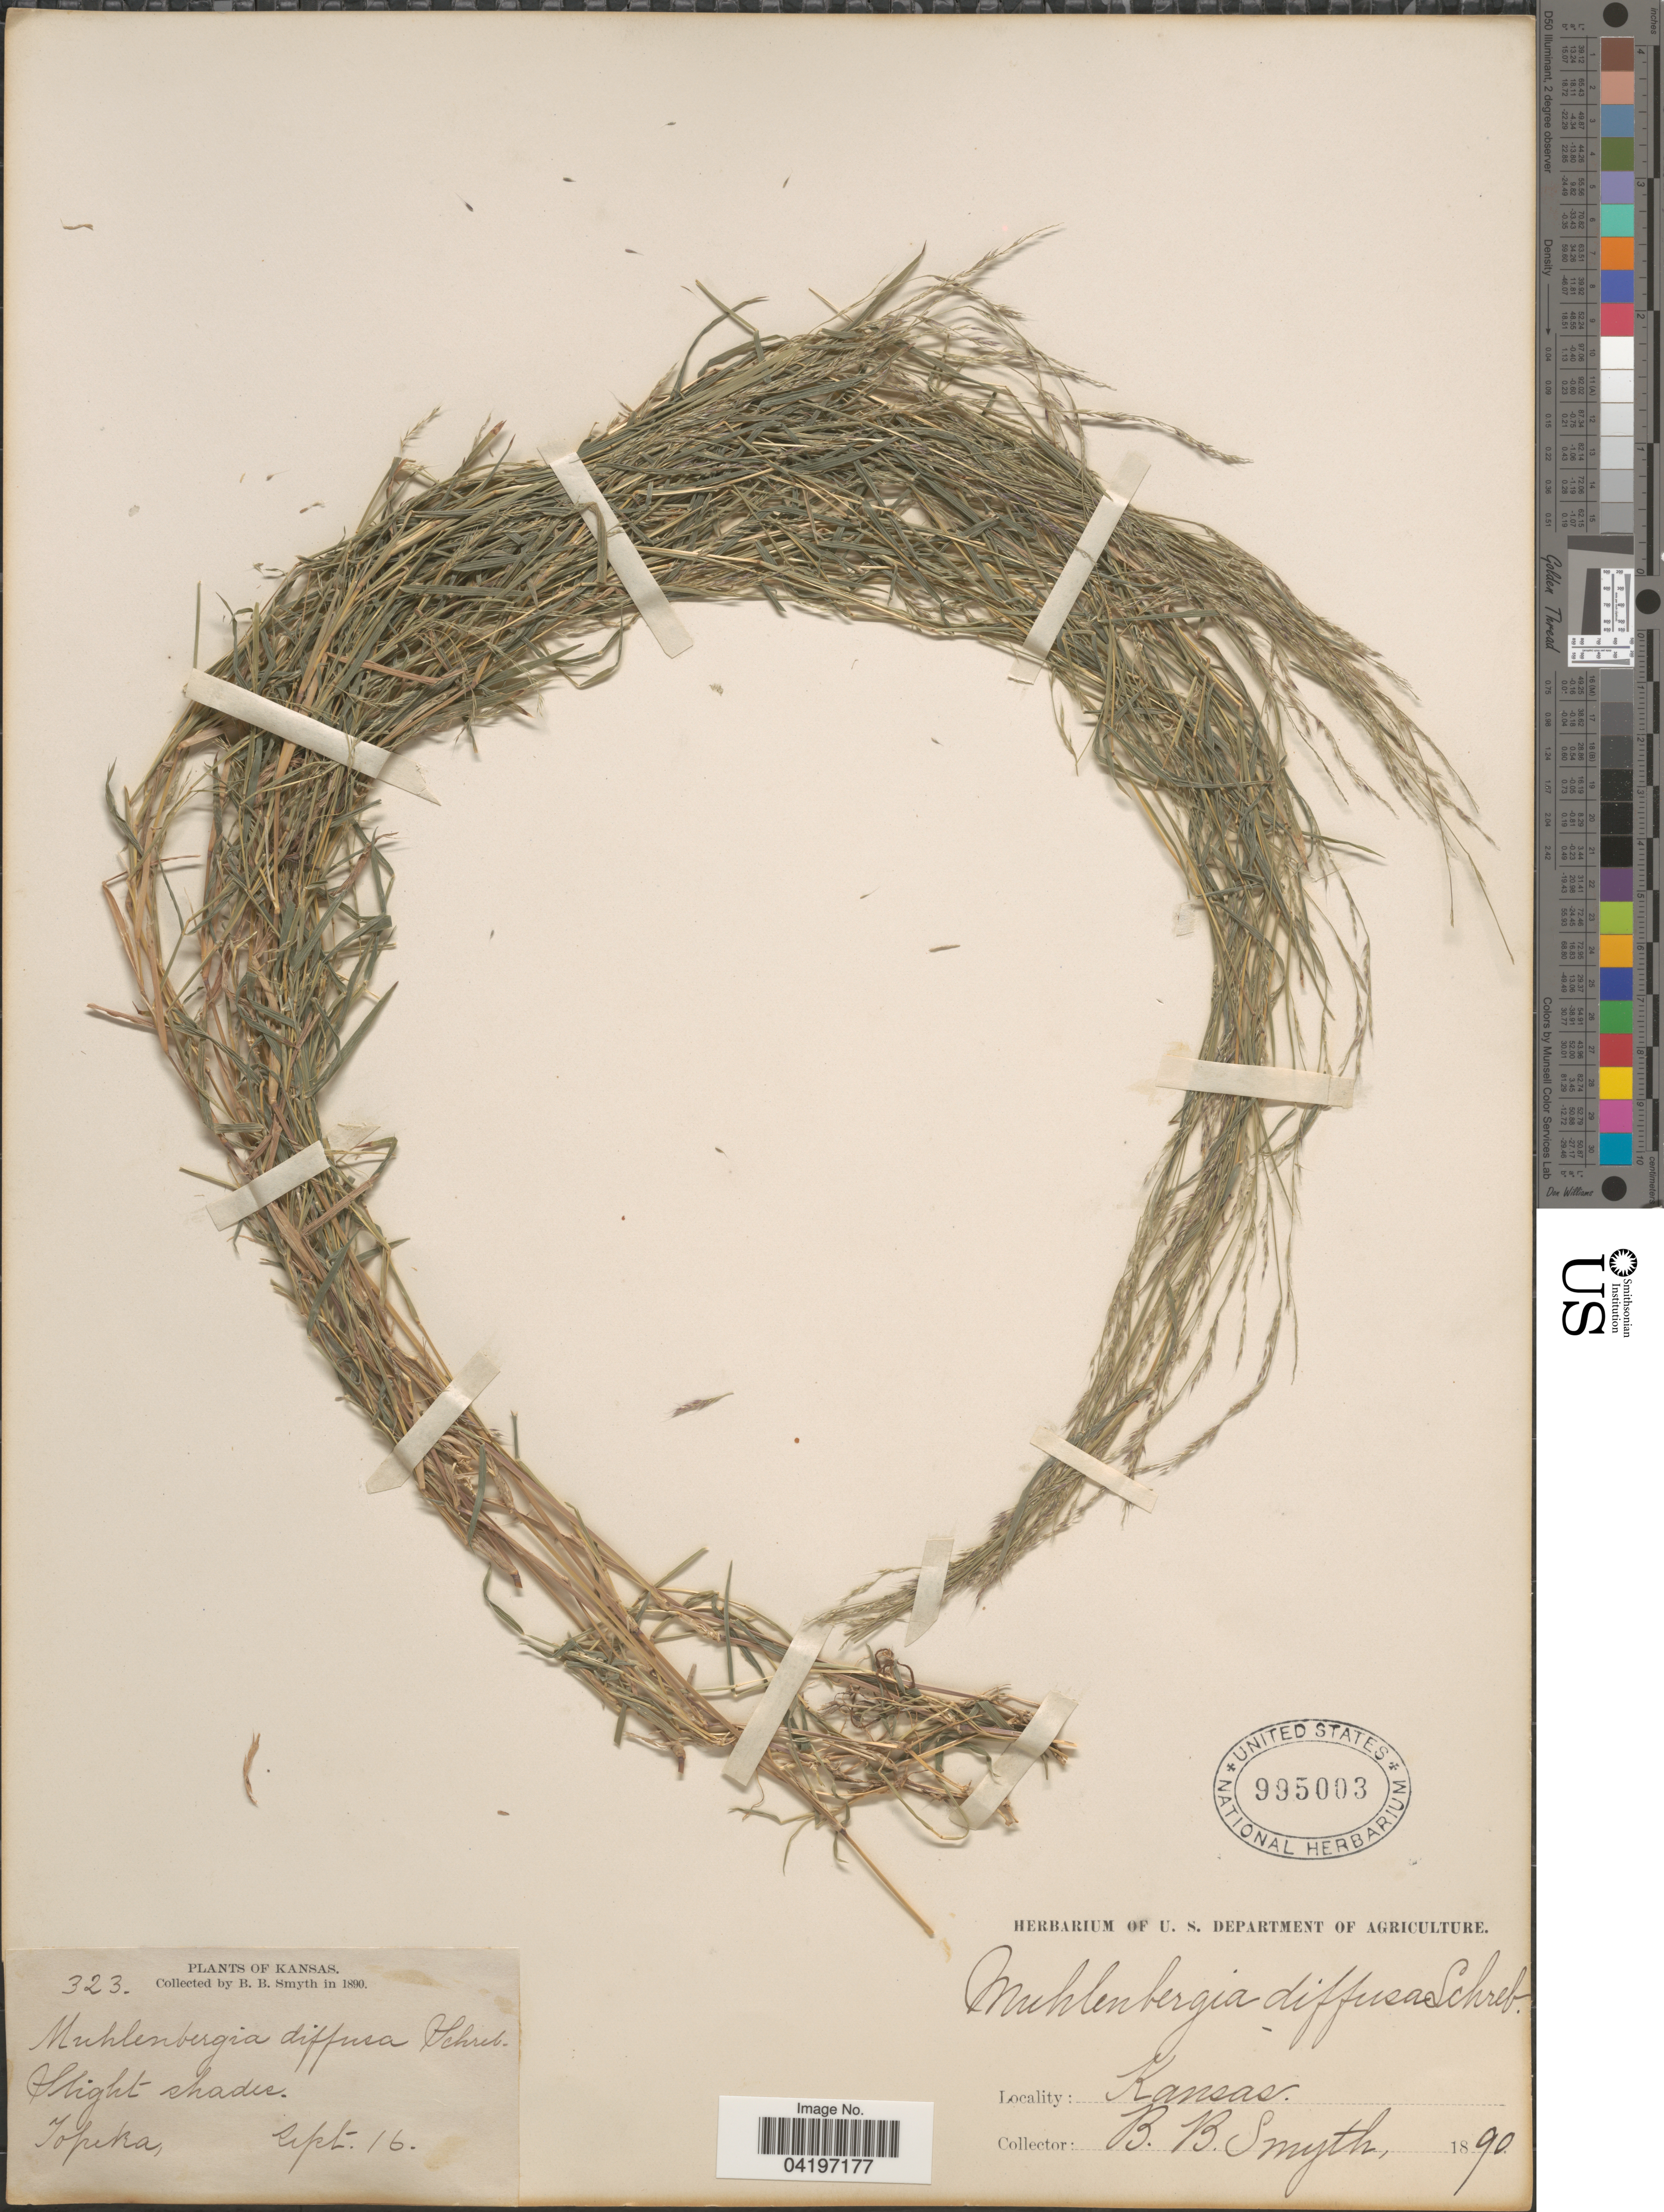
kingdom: Plantae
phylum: Tracheophyta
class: Liliopsida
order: Poales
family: Poaceae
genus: Muhlenbergia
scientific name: Muhlenbergia schreberi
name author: J.F. Gmel.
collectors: B. Smyth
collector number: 323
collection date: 1890-09-16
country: United States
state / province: Kansas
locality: Topeka.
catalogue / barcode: US 995003